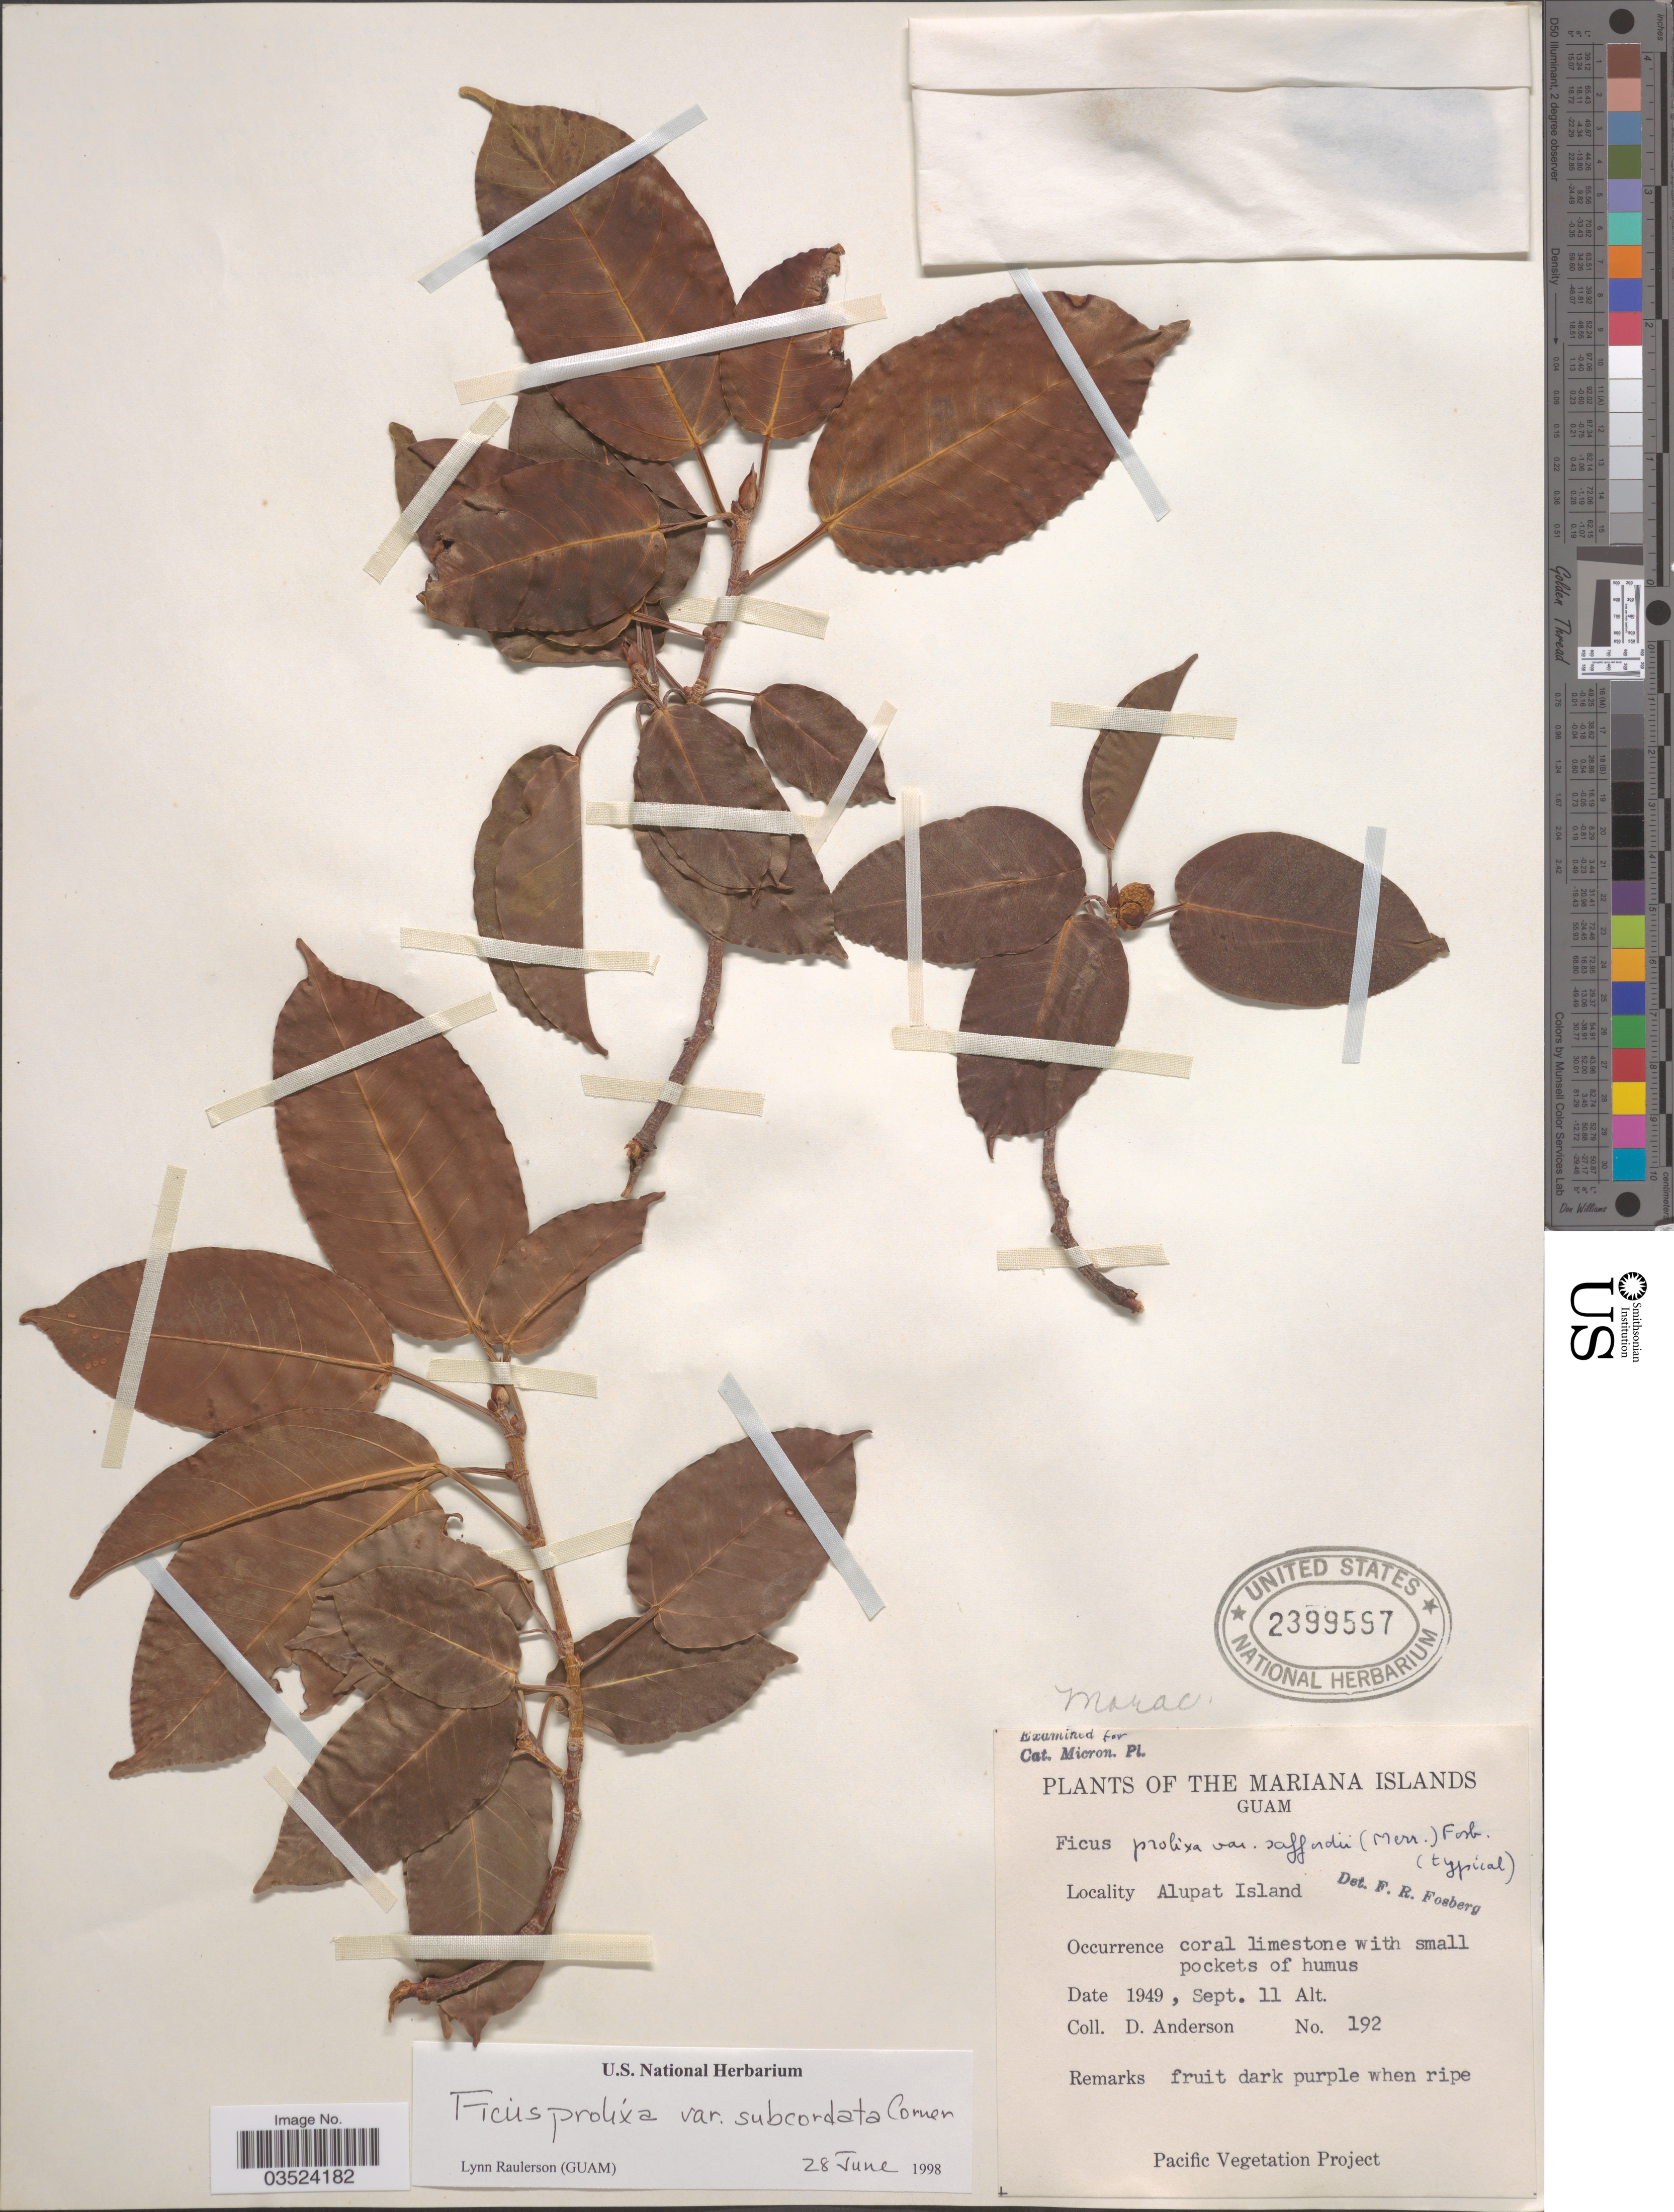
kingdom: Plantae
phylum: Tracheophyta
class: Magnoliopsida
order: Rosales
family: Moraceae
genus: Ficus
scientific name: Ficus prolixa var. subcordata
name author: Corner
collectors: D. Anderson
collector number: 192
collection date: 1949-09-11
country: Guam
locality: The Mariana Islands. Alupat Island.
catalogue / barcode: US 2399597